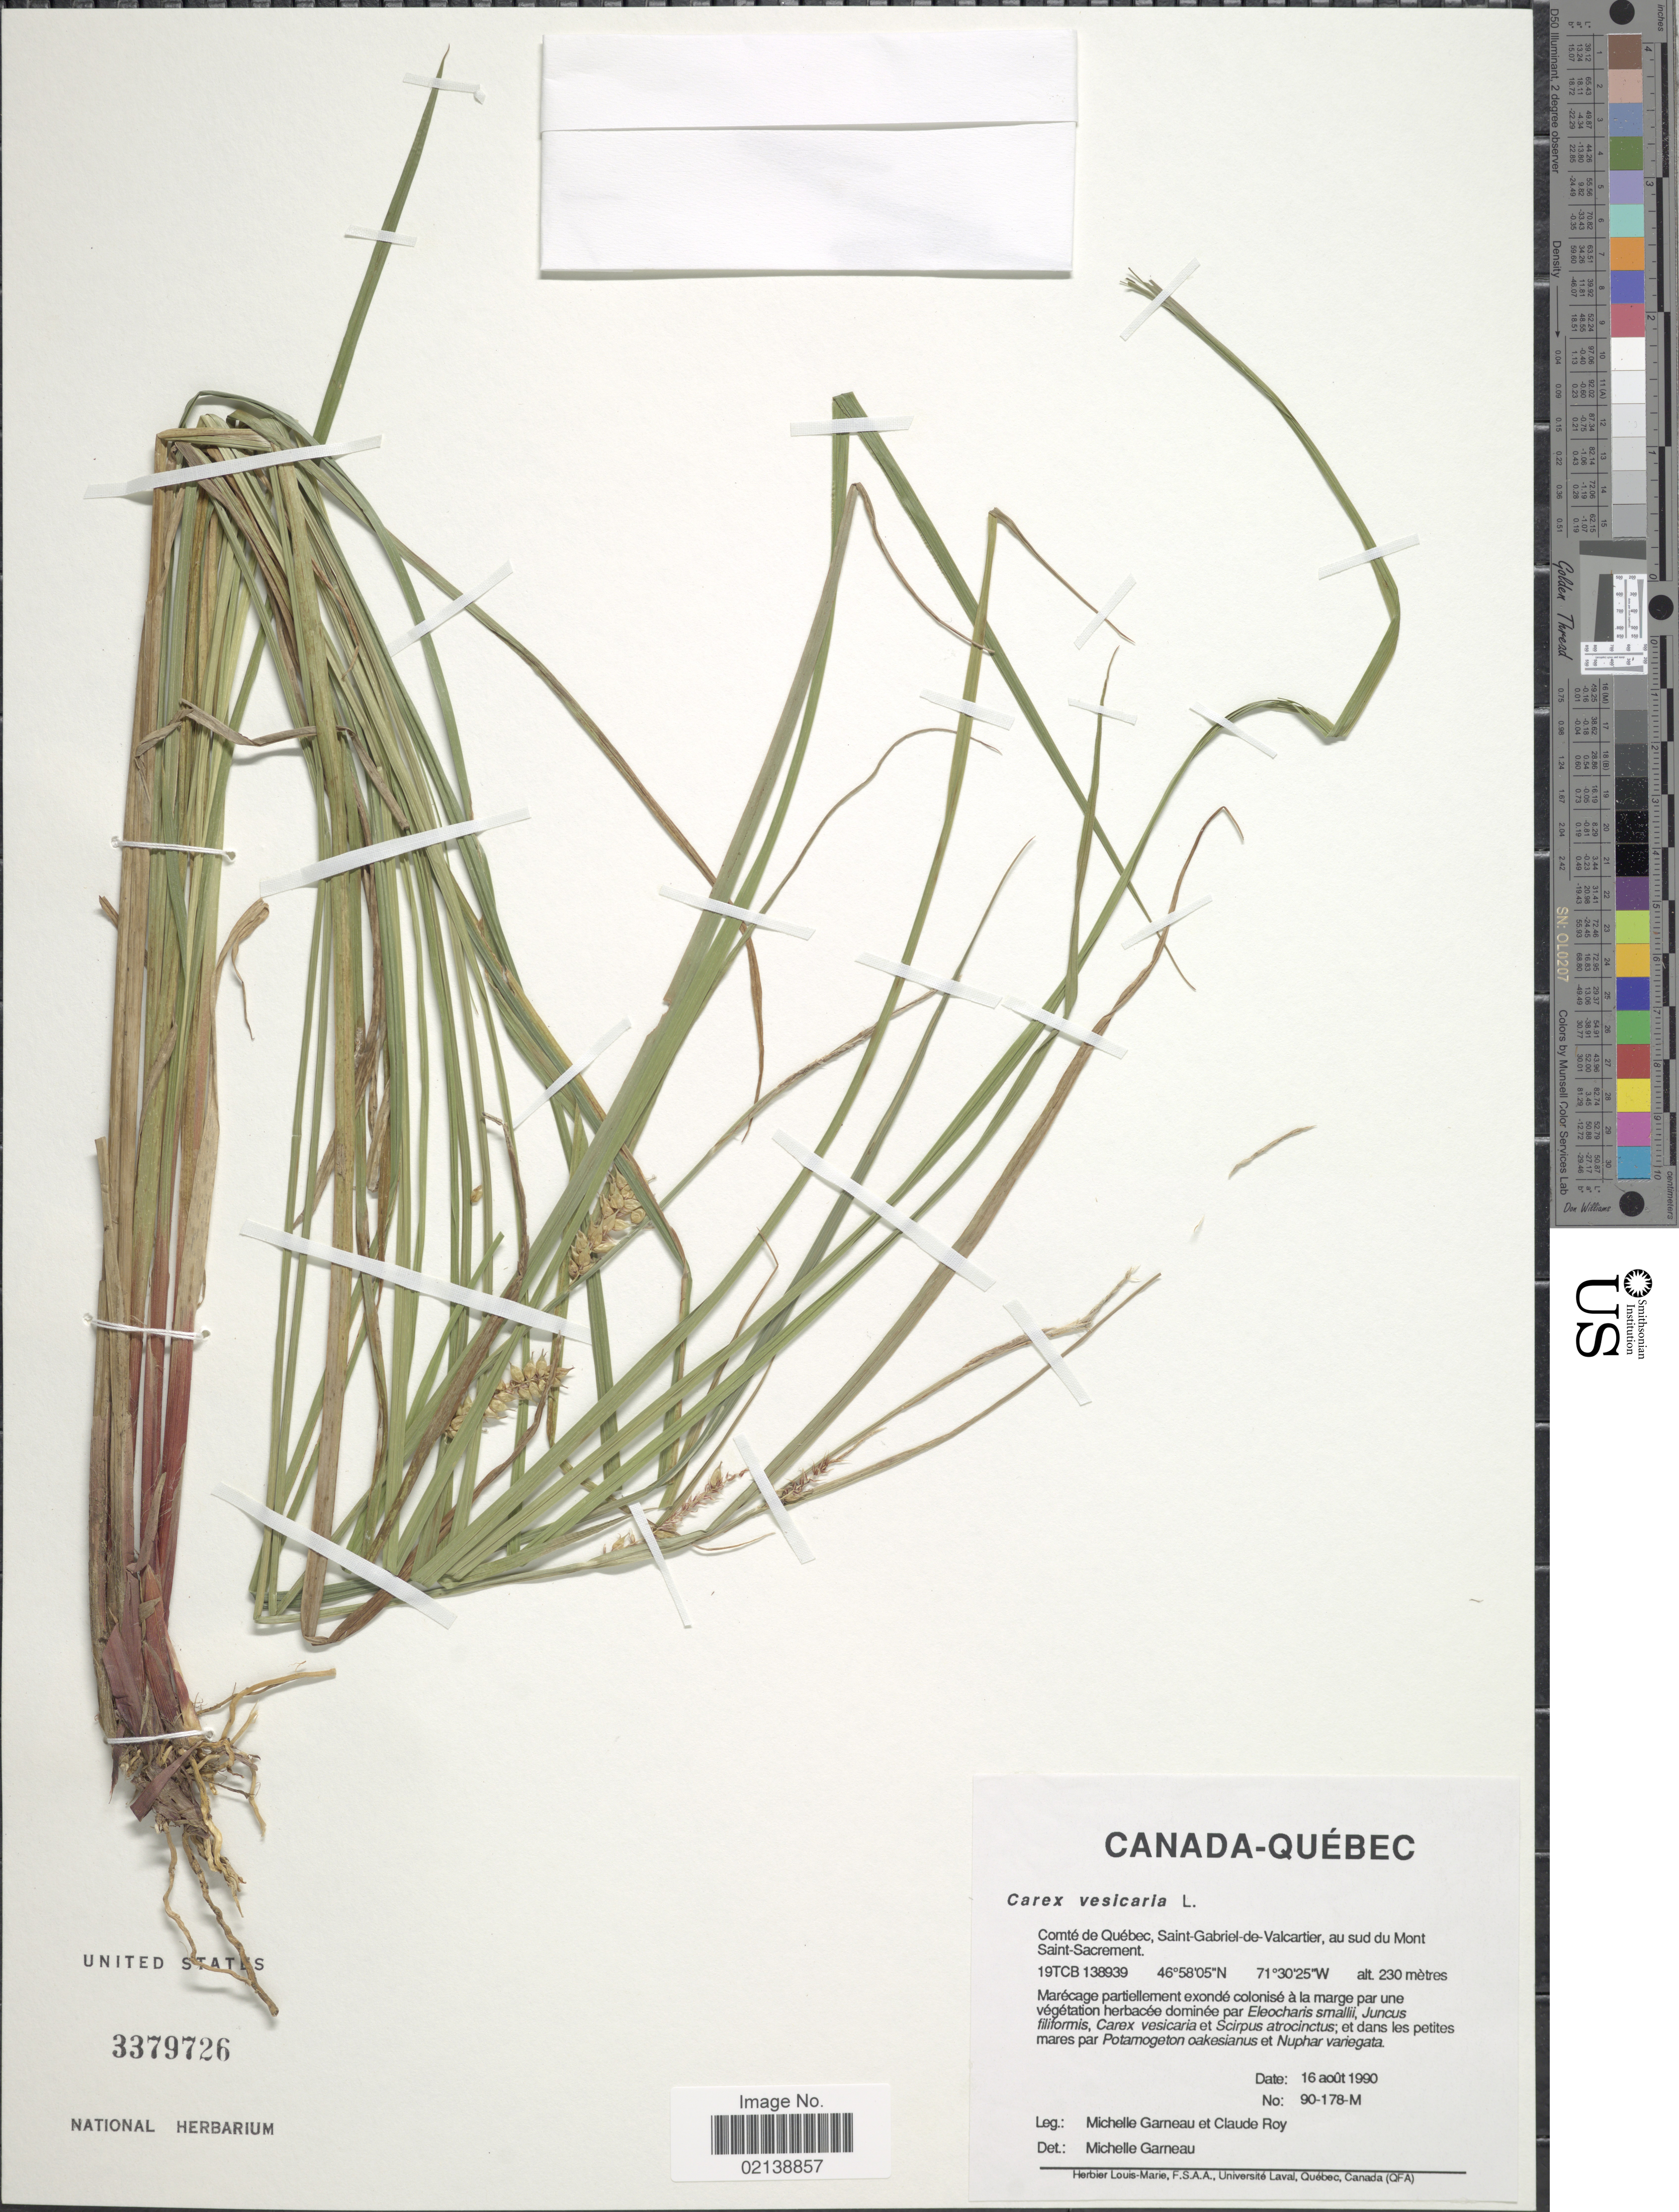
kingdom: Plantae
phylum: Tracheophyta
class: Liliopsida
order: Poales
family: Cyperaceae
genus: Carex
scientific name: Carex vesicaria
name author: L.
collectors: M. Garneau & C. Roy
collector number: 90-178-M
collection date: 1990-08-16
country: Canada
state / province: Quebec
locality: Comte de Quebec, Saint-Gabriel-de-Valcartier, au sud du Mont Saint-Sacrement, 19TCB 138939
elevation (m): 230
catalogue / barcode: US 3379726